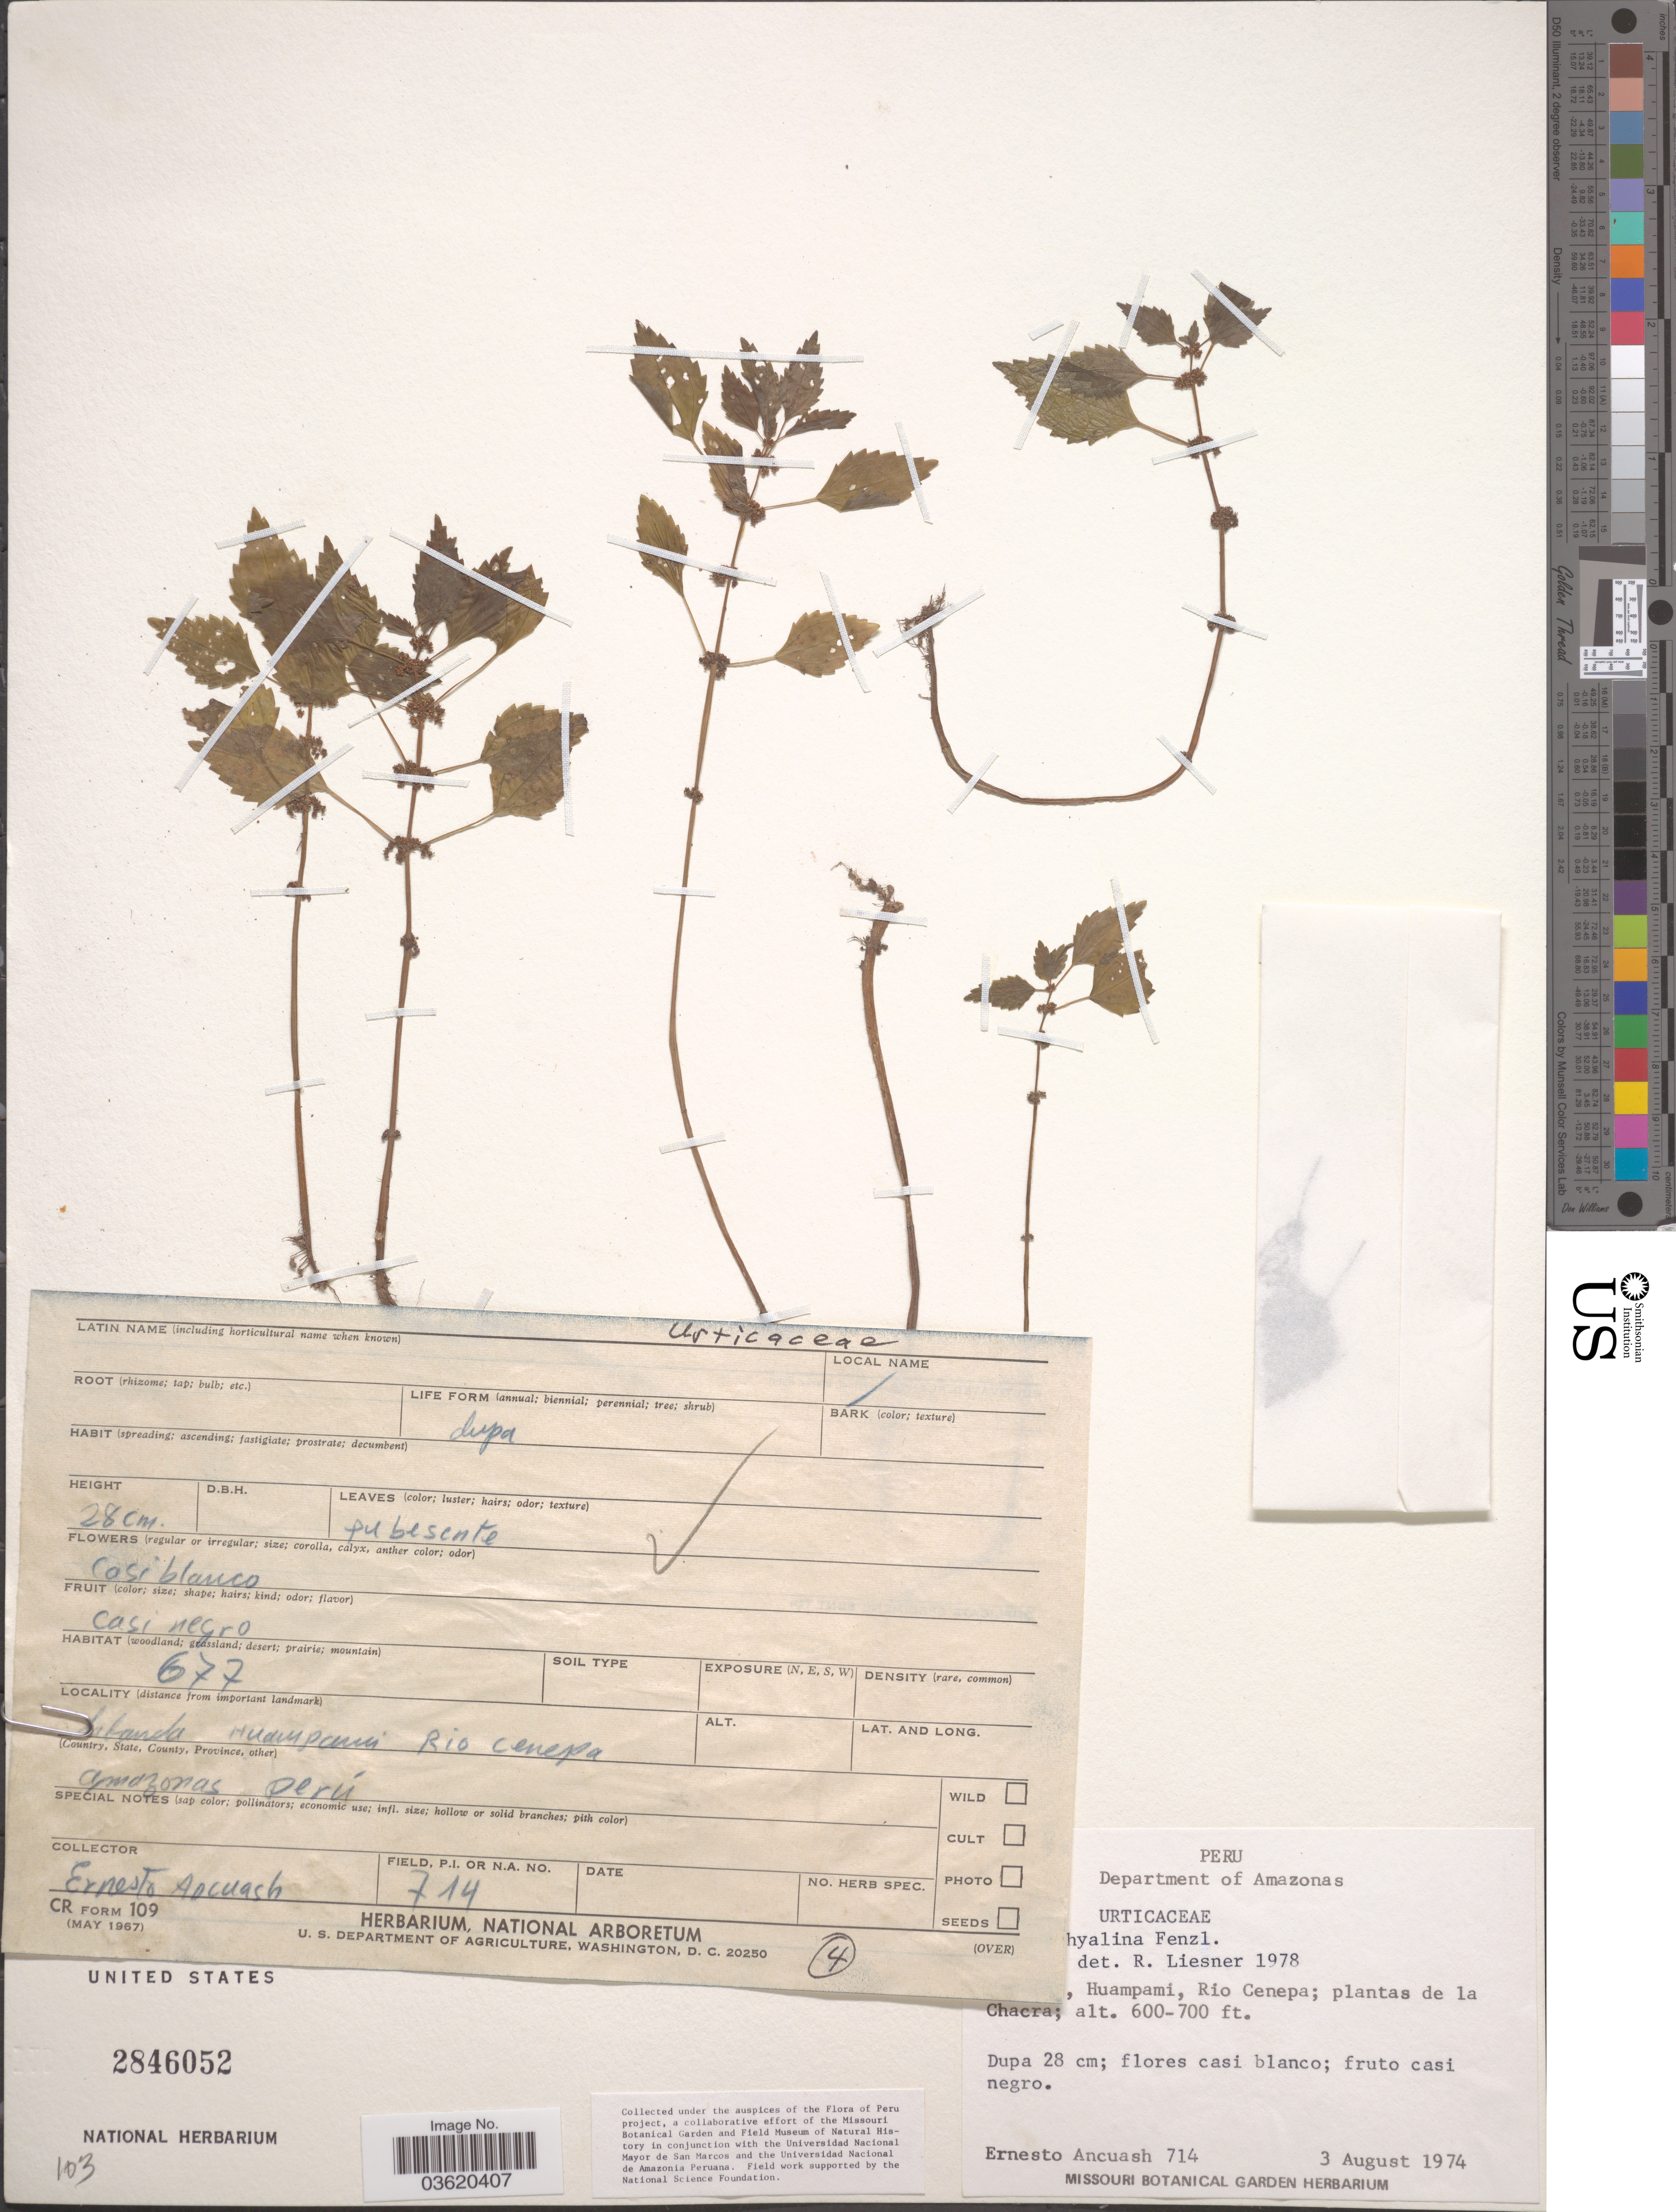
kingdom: Plantae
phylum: Tracheophyta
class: Magnoliopsida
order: Rosales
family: Urticaceae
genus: Pilea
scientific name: Pilea hyalina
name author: Fenzl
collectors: E. Ancuash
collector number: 714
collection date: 1974-08-03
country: Peru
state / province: Amazonas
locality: Department of Amazonas. !banda, Huampami, Rio Cenepa; plantas de Chacra.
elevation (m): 183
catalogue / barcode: US 2846052